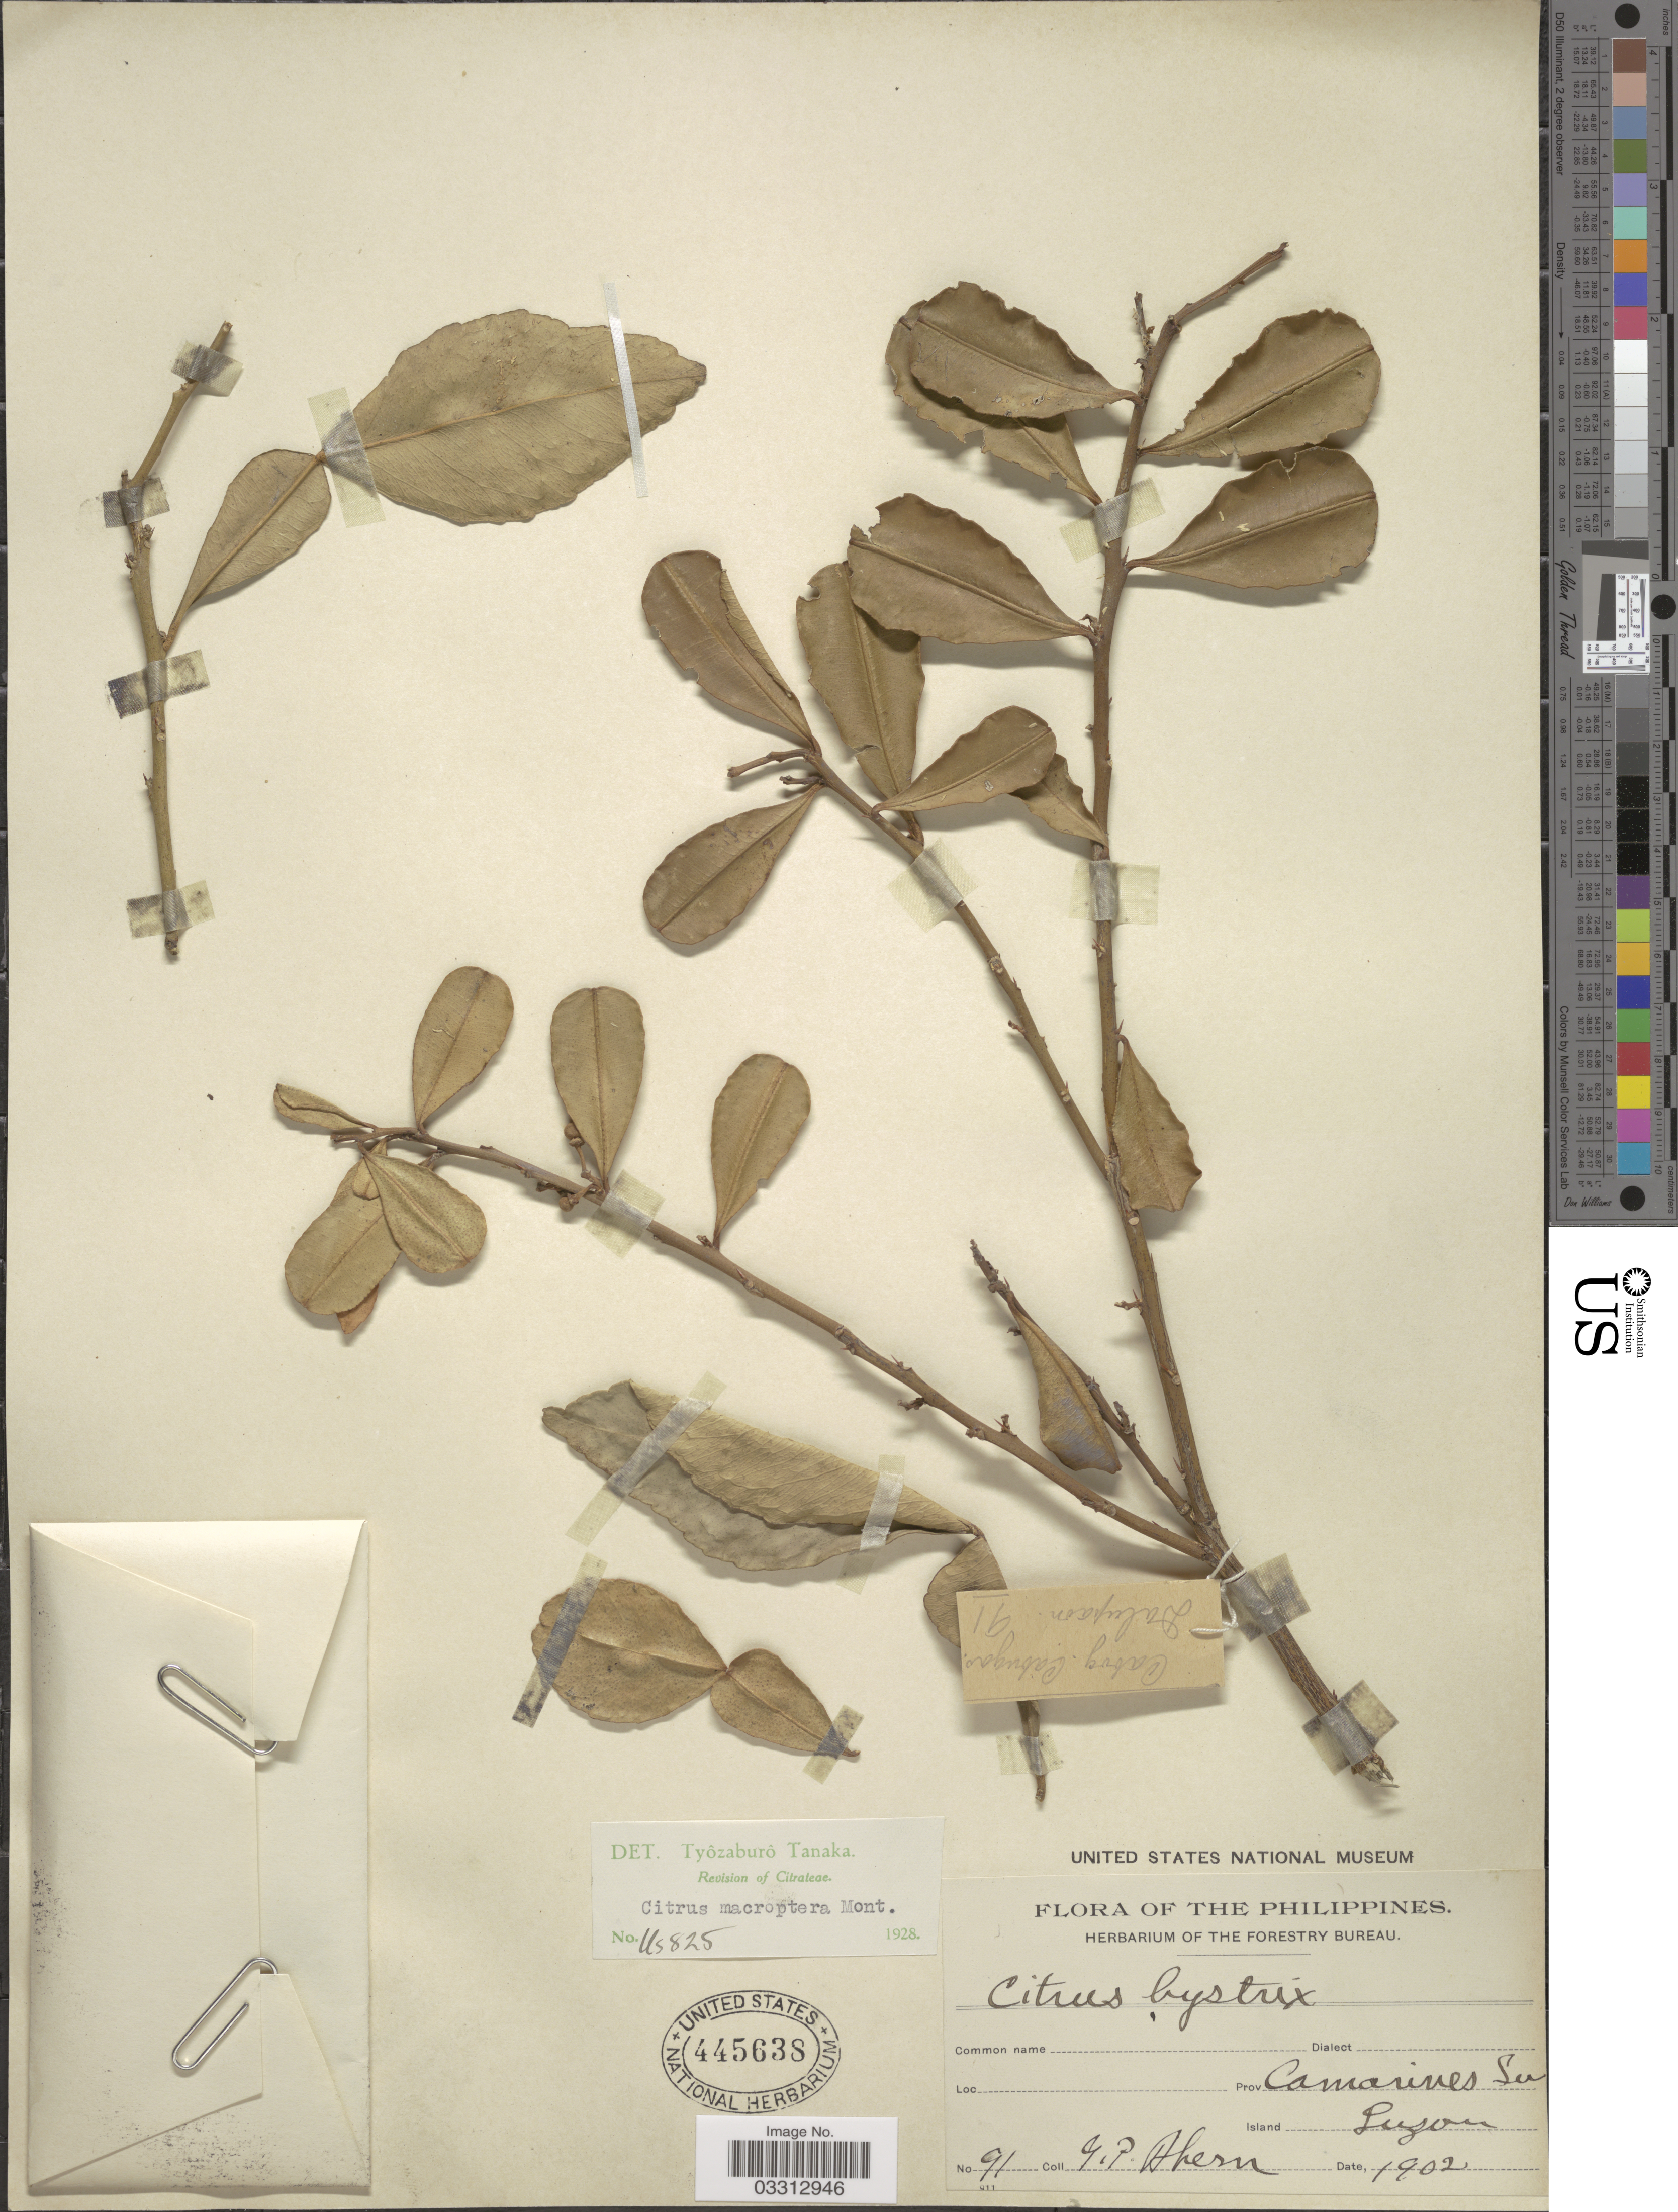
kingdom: Plantae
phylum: Tracheophyta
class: Magnoliopsida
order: Sapindales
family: Rutaceae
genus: Citrus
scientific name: Citrus macroptera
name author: Montrouz.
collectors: G. Ahern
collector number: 91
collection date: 1902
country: Philippines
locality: Prov. Camarines Sur. Island Luzon.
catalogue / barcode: US 445638